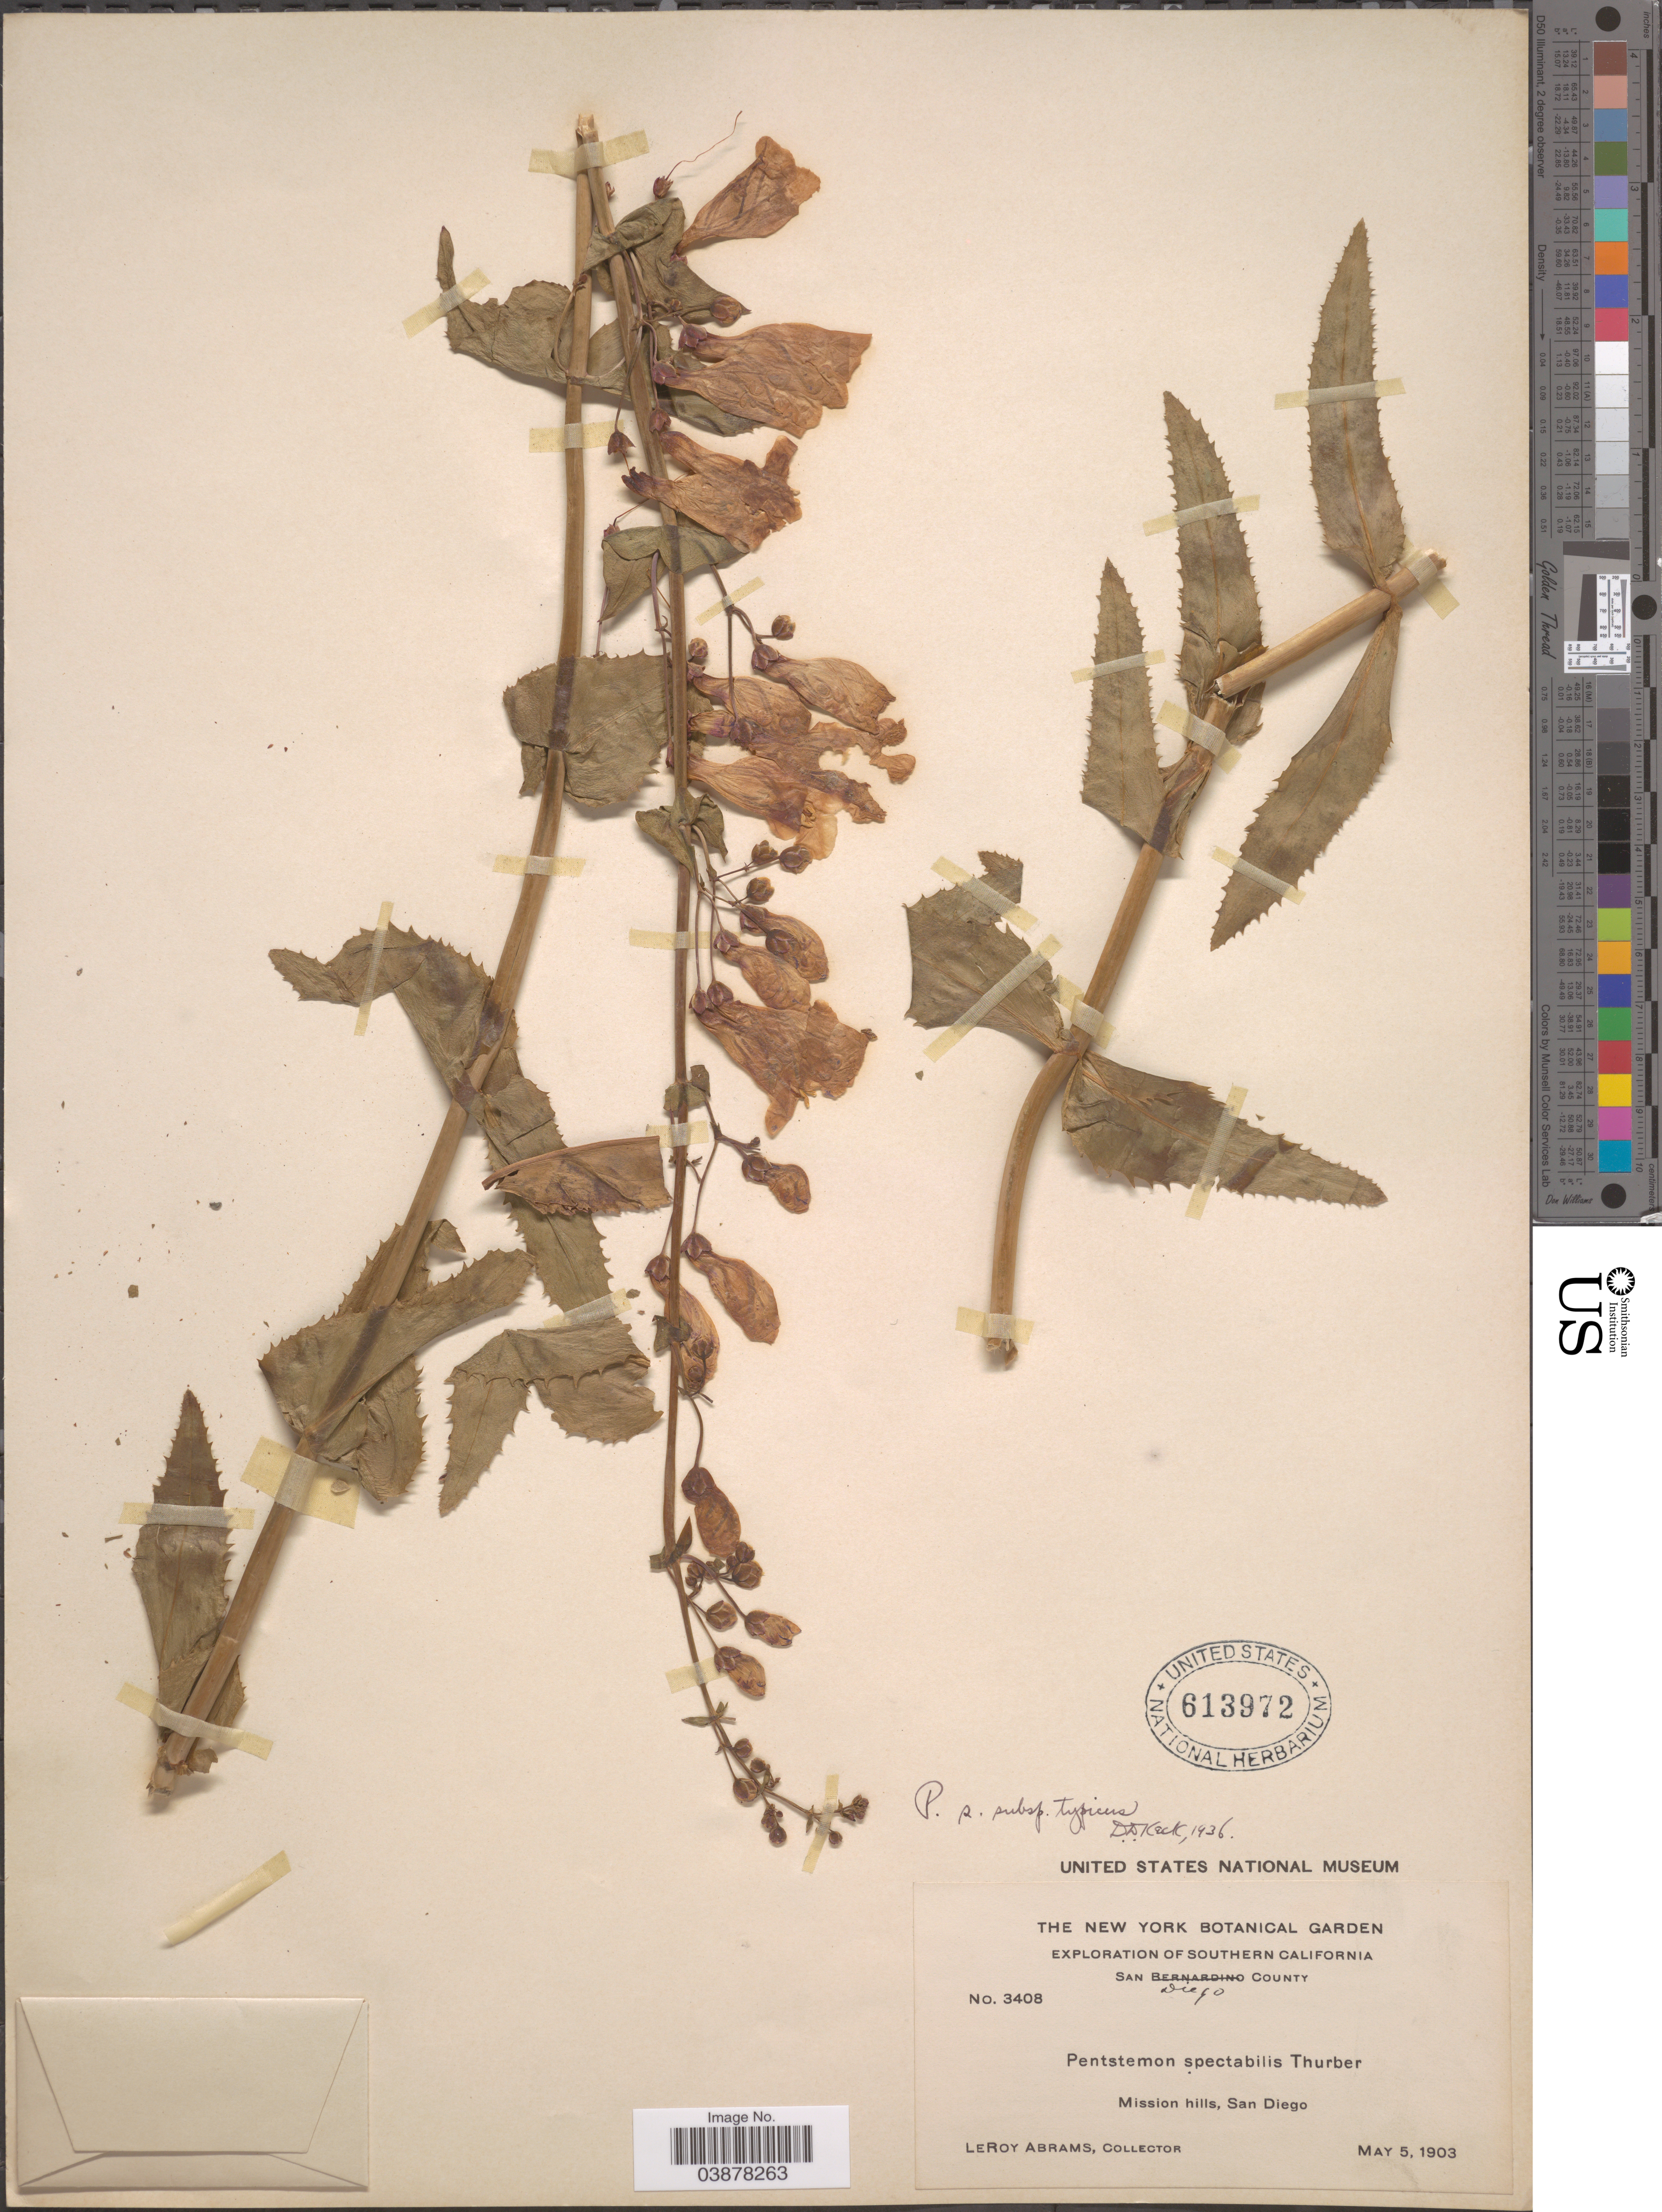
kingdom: Plantae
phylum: Tracheophyta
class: Magnoliopsida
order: Lamiales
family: Plantaginaceae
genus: Penstemon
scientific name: Penstemon spectabilis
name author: Thurb. ex Torr. & A. Gray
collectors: L. Abrams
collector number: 3408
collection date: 1903-05-05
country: United States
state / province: California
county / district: San Diego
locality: Southern California. San Diego County. Mission hills, San Diego.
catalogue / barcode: US 613972